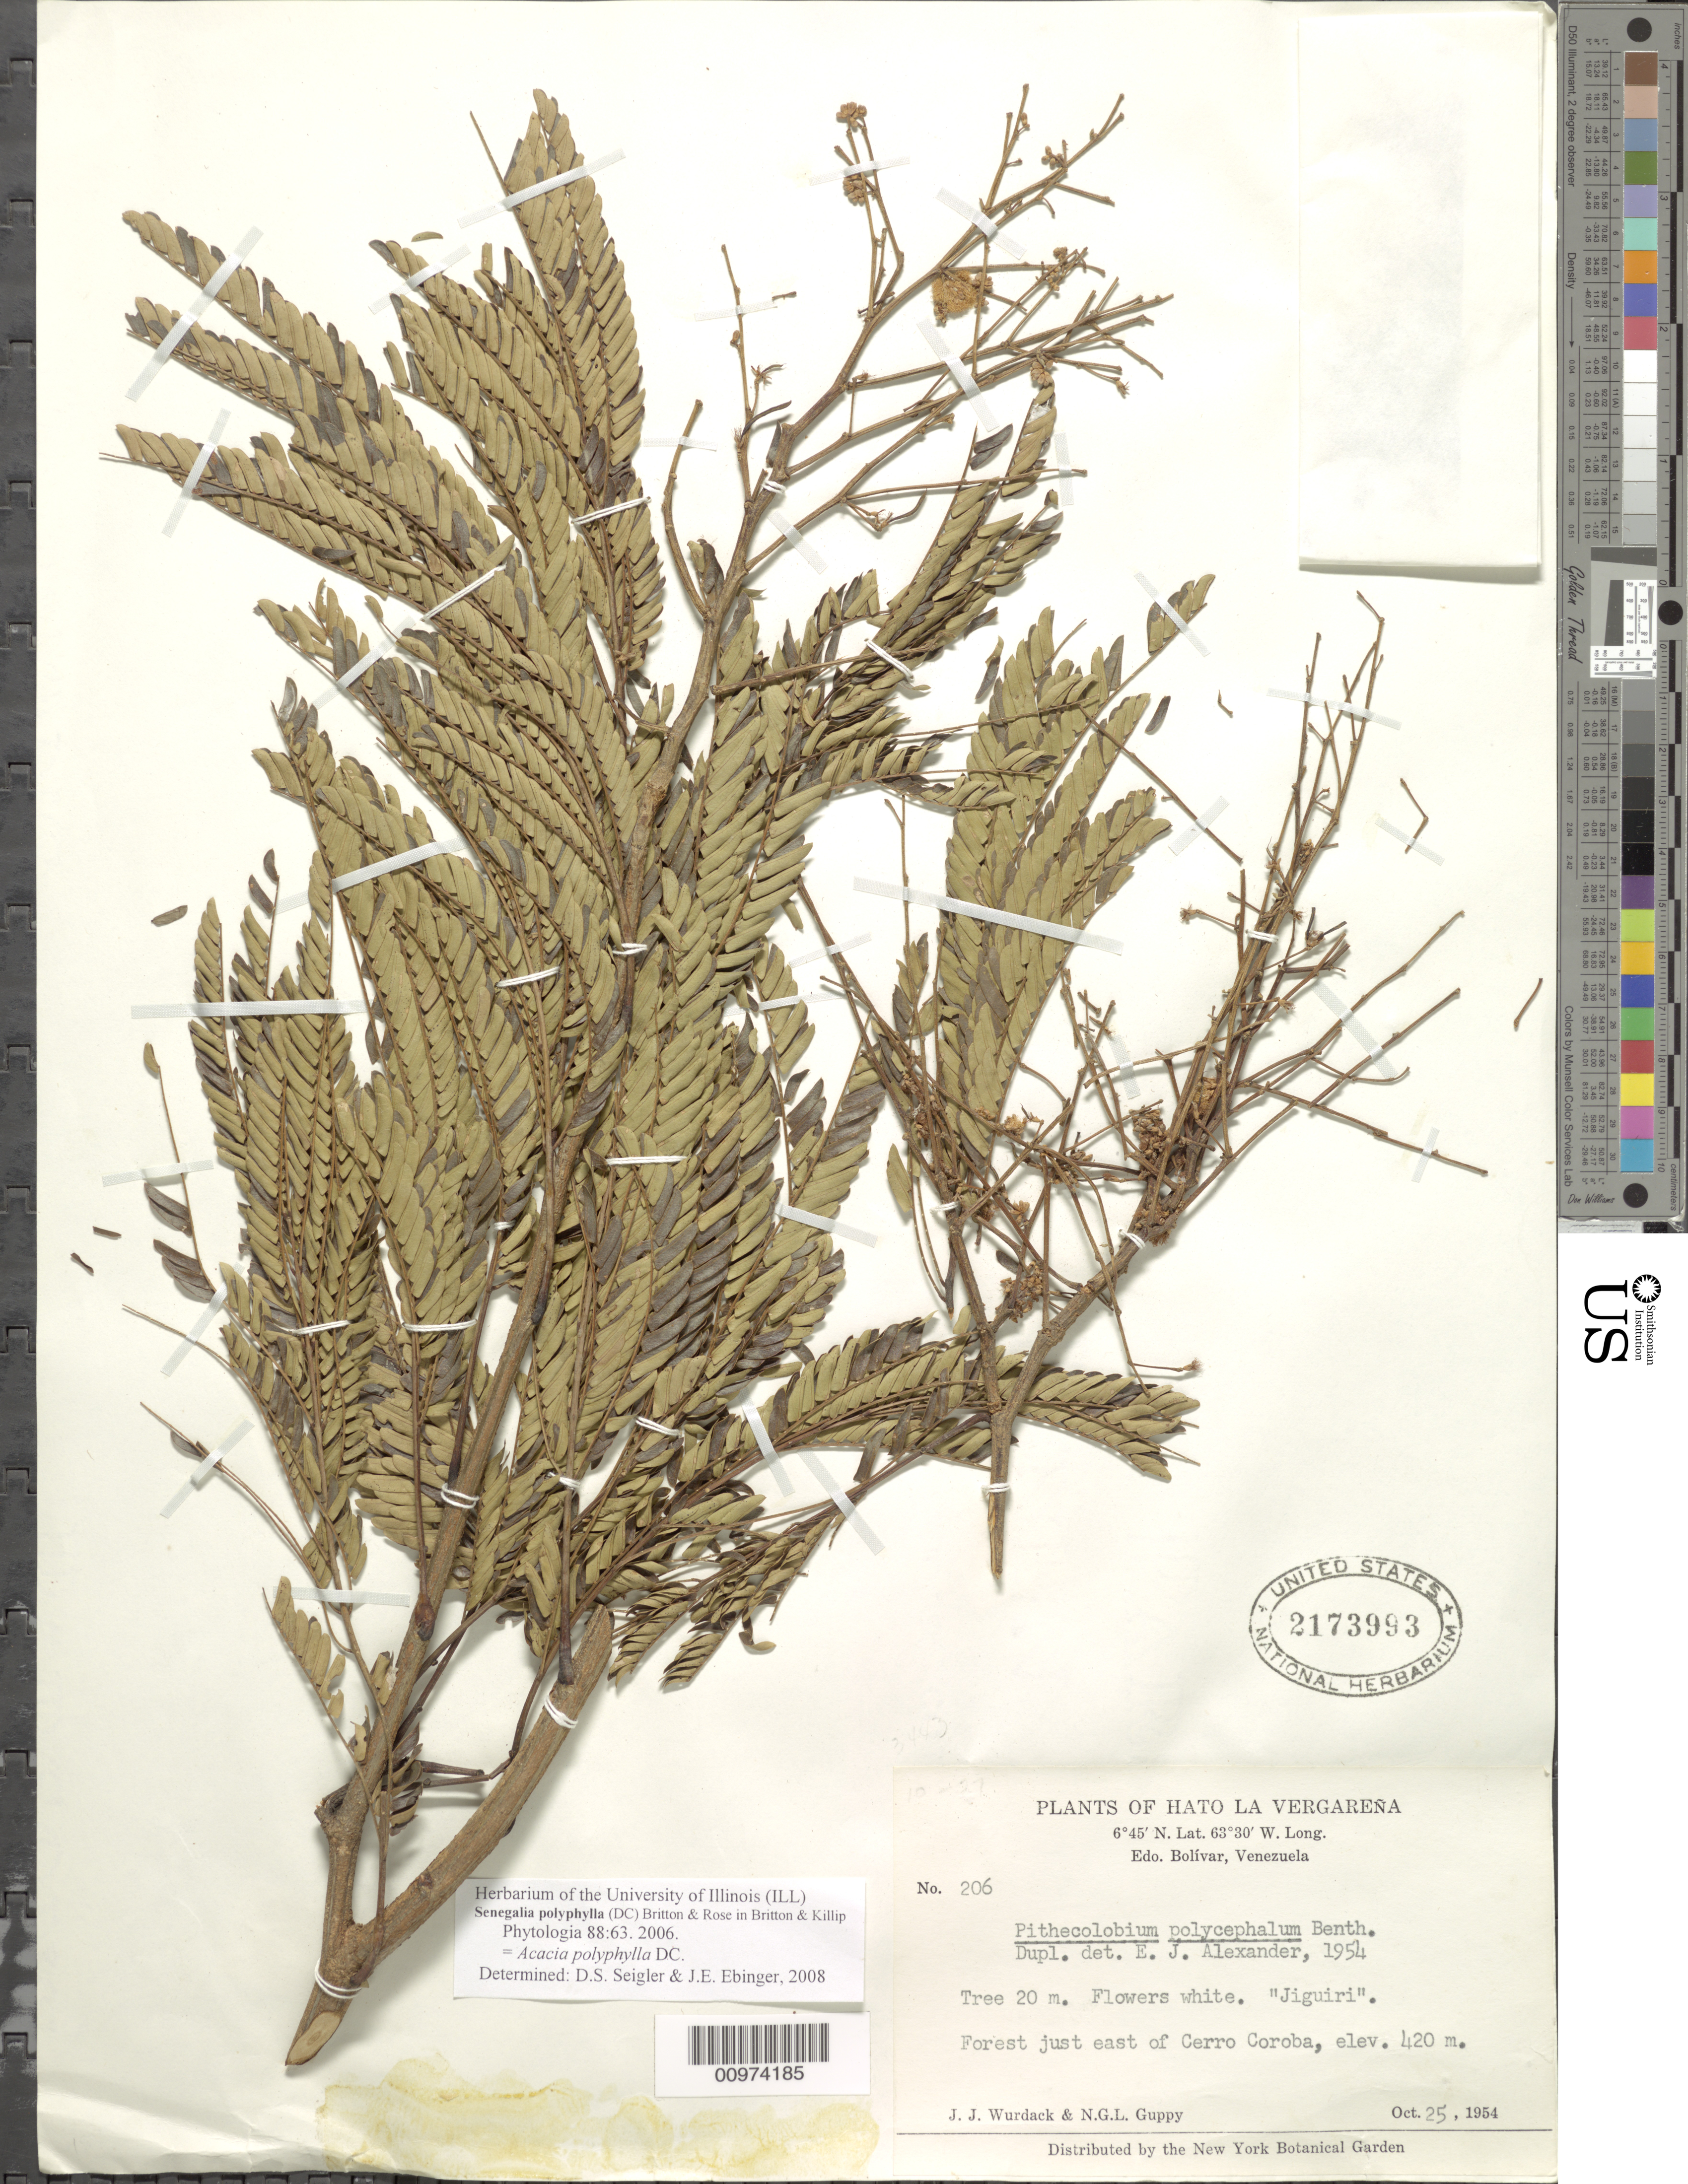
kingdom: Plantae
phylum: Tracheophyta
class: Magnoliopsida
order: Fabales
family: Fabaceae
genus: Senegalia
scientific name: Senegalia polyphylla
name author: (DC.) Britton & Rose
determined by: Ebinger, J. E.; Seigler, David S.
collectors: J. J. Wurdack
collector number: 206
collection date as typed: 25-Oct-54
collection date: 1954-10-25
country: Venezuela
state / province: Bolívar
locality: Cerro Coroba, just E of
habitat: Forest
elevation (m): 420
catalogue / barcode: US 2173993